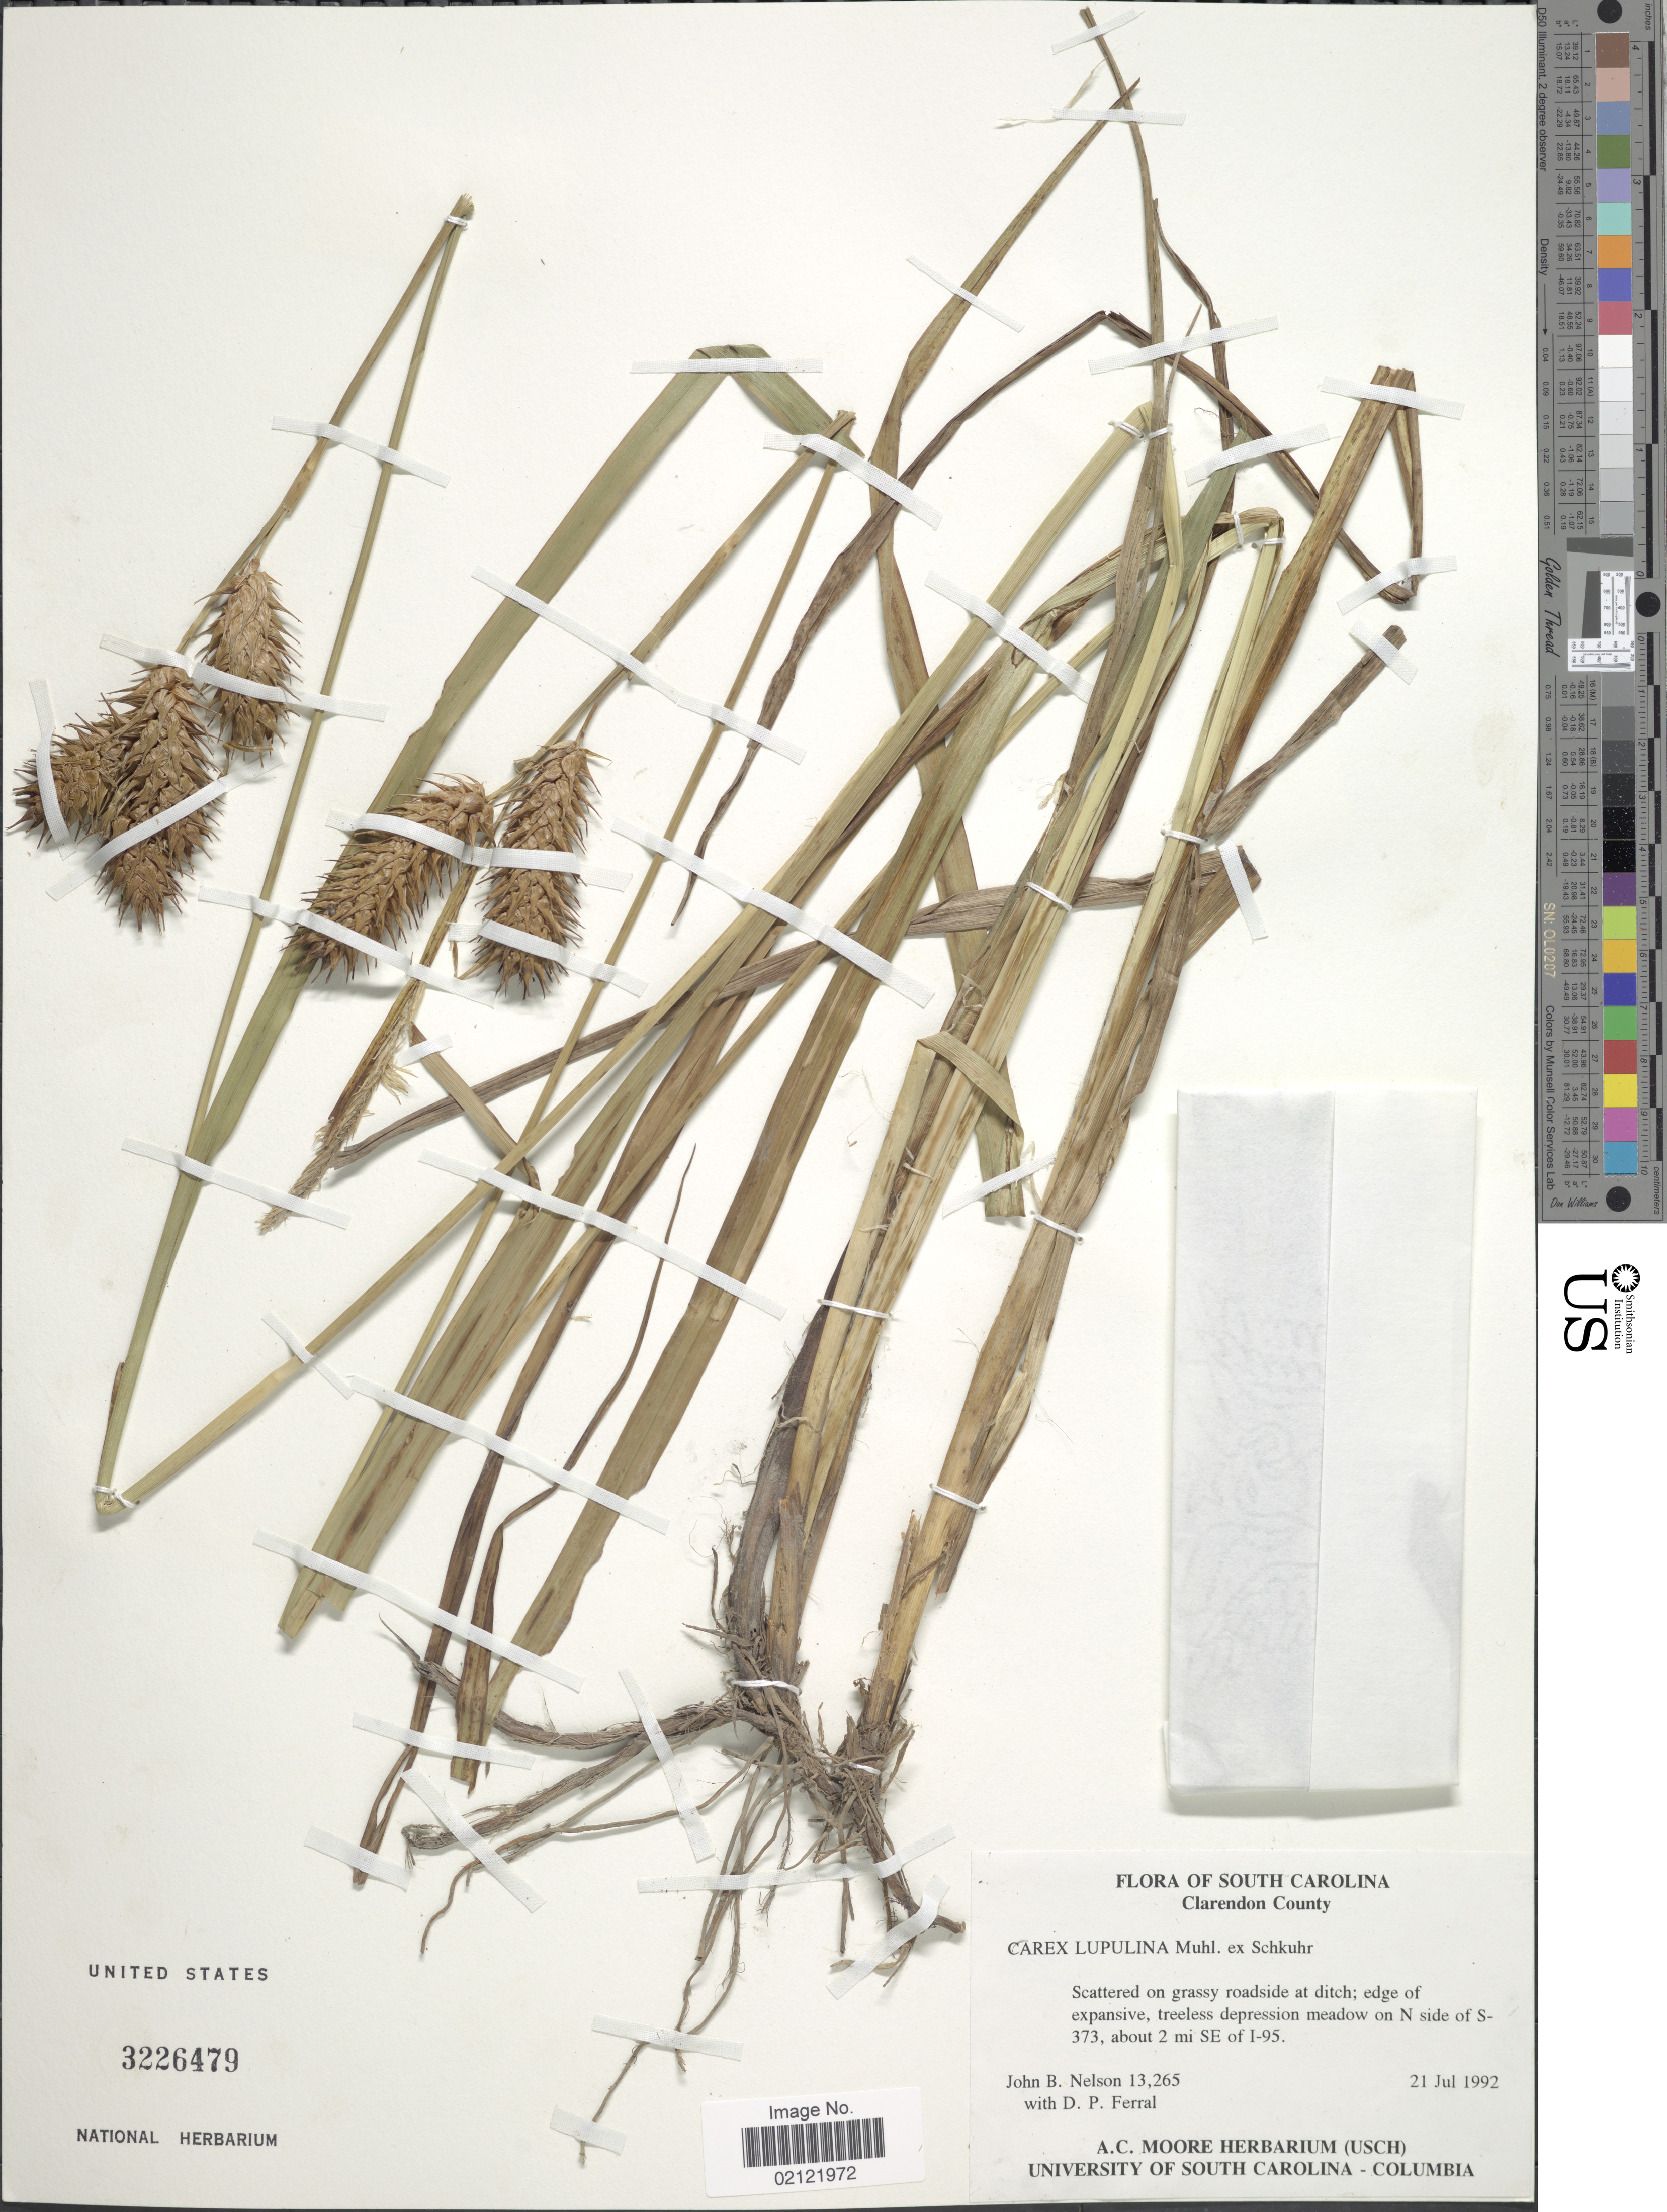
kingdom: Plantae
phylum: Tracheophyta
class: Liliopsida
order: Poales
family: Cyperaceae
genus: Carex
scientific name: Carex lupulina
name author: Muhl. ex Willd.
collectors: J. B. Nelson & D. P. Ferral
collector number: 13265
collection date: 1992-07-21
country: United States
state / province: South Carolina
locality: Clarendon County. Scattered on grassy roadside at ditch; edge of expansive, treeless depression meadow on N side of S-373, about 2 mi SE of I-95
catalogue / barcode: US 3226479